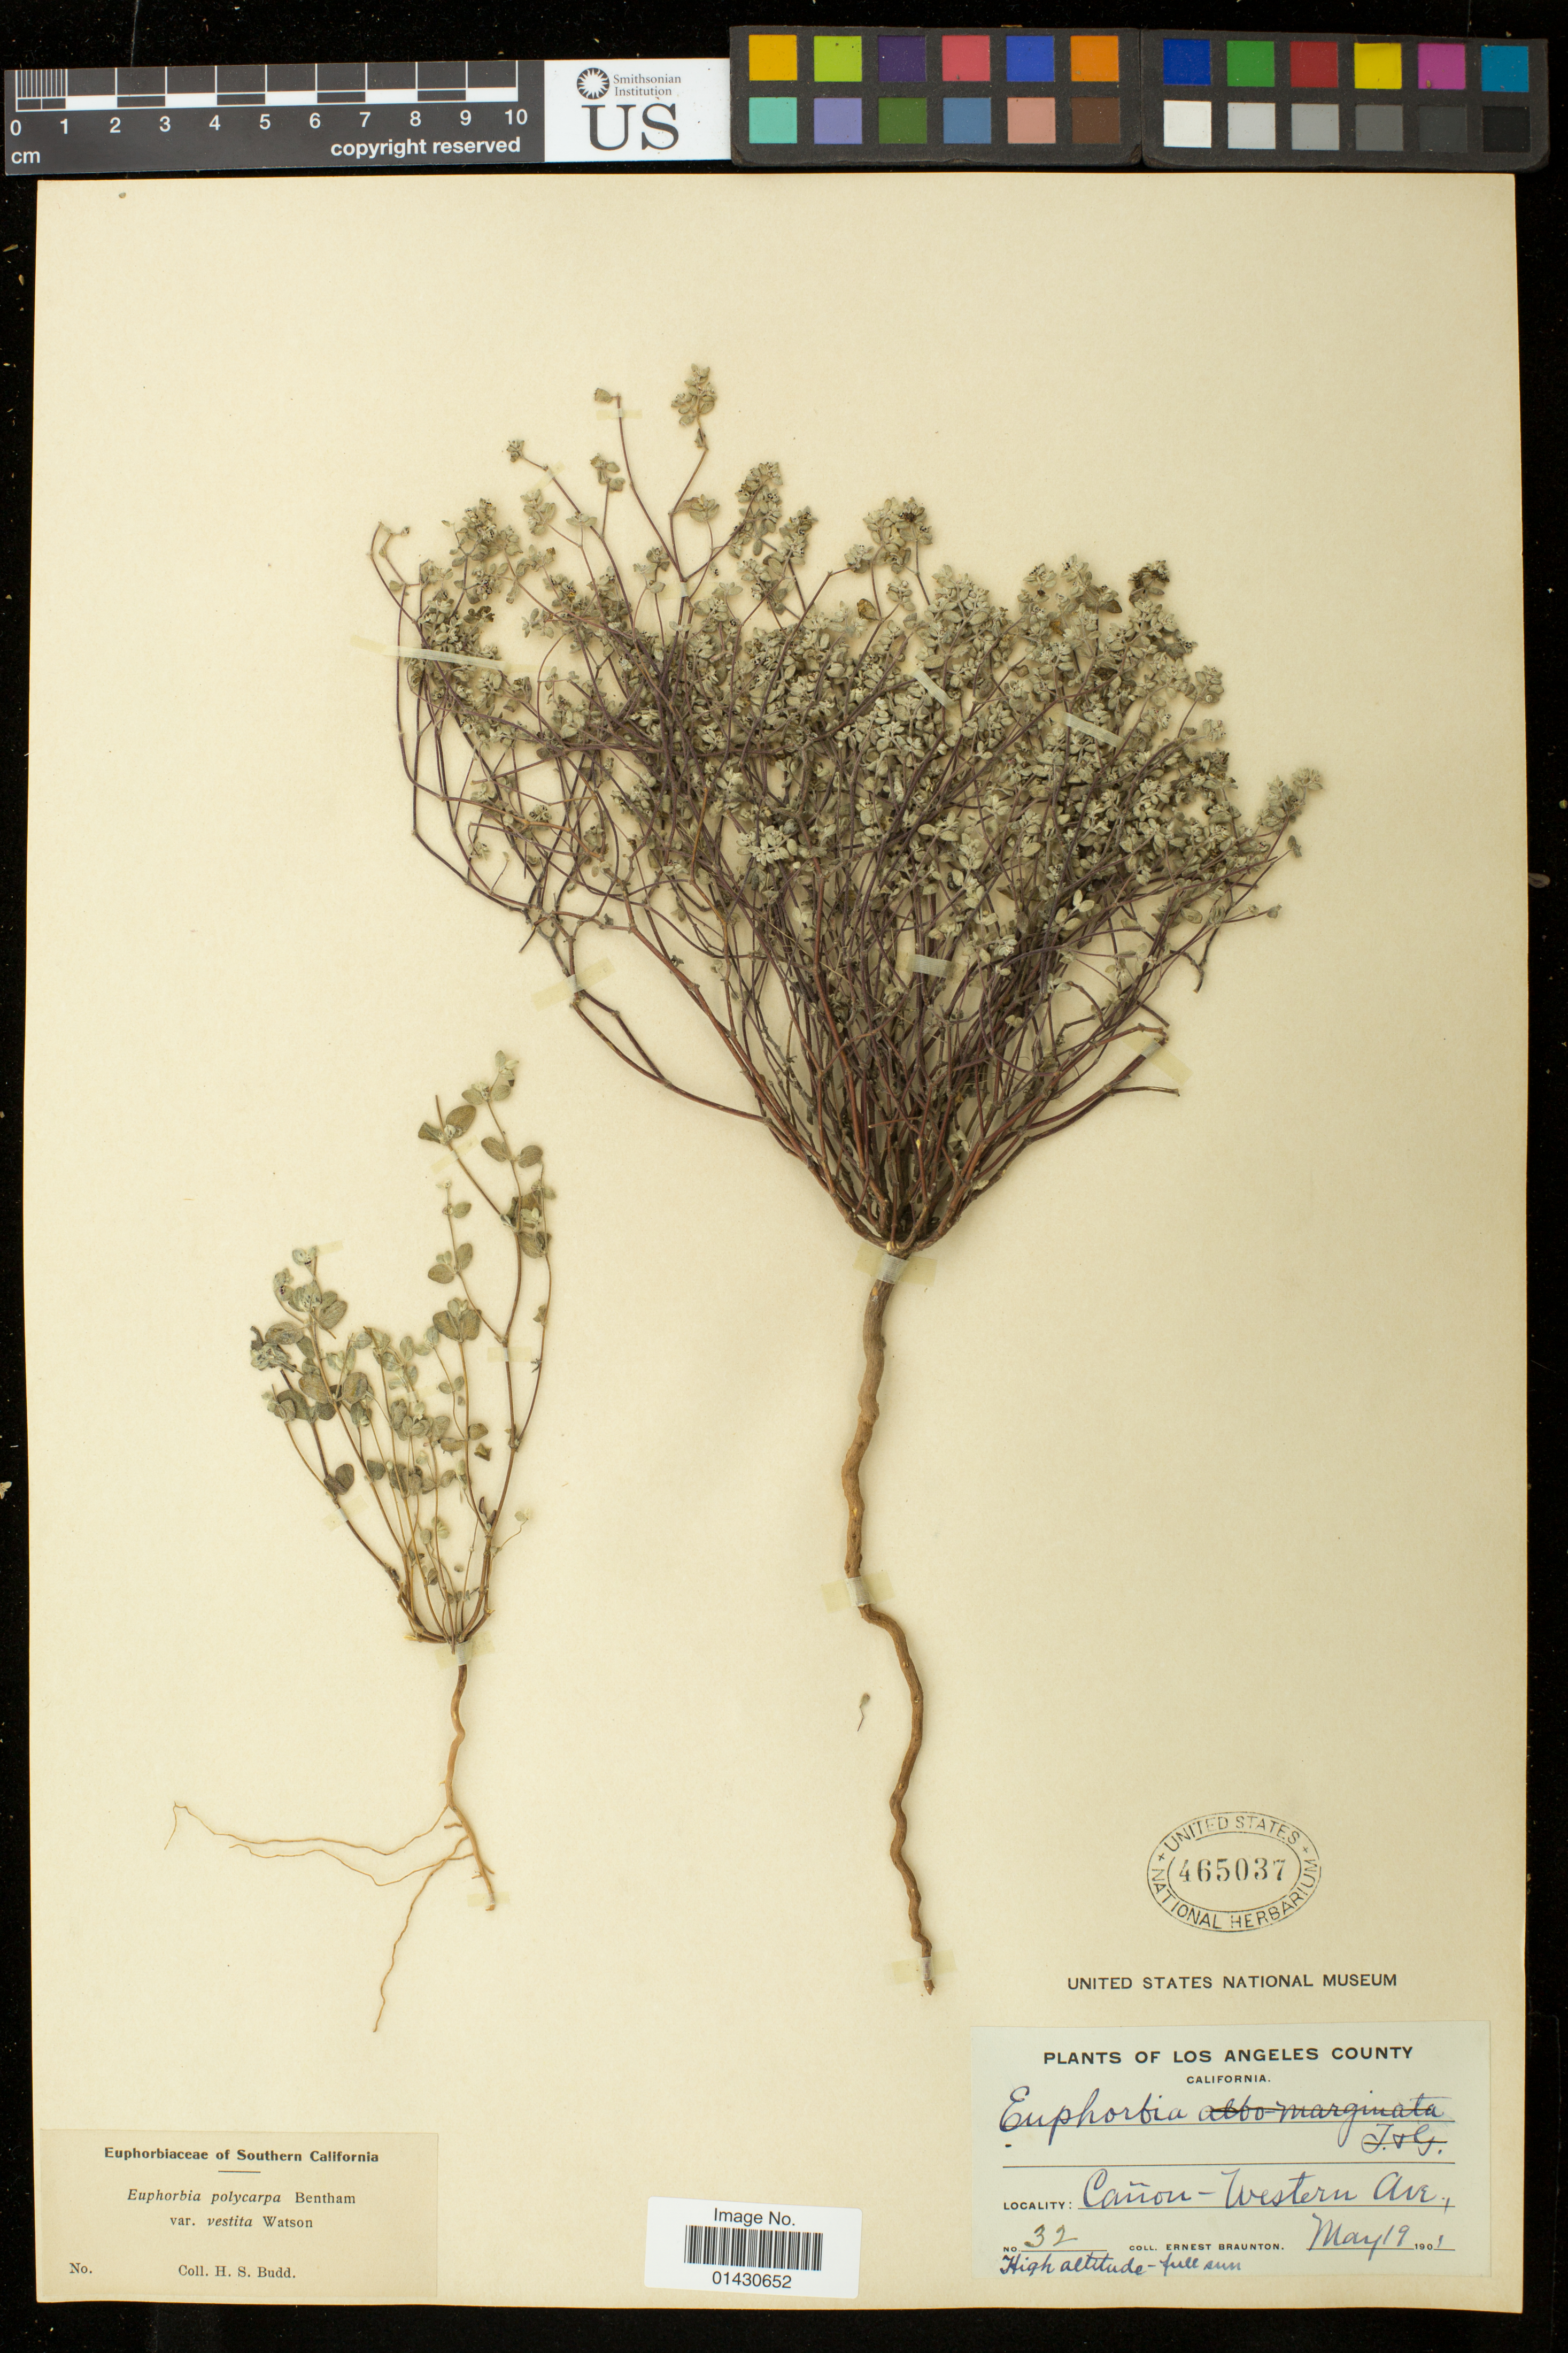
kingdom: Plantae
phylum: Tracheophyta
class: Magnoliopsida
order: Malpighiales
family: Euphorbiaceae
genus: Euphorbia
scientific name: Euphorbia melanadenia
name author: Torr.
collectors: H. Budd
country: United States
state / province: California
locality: Southern California